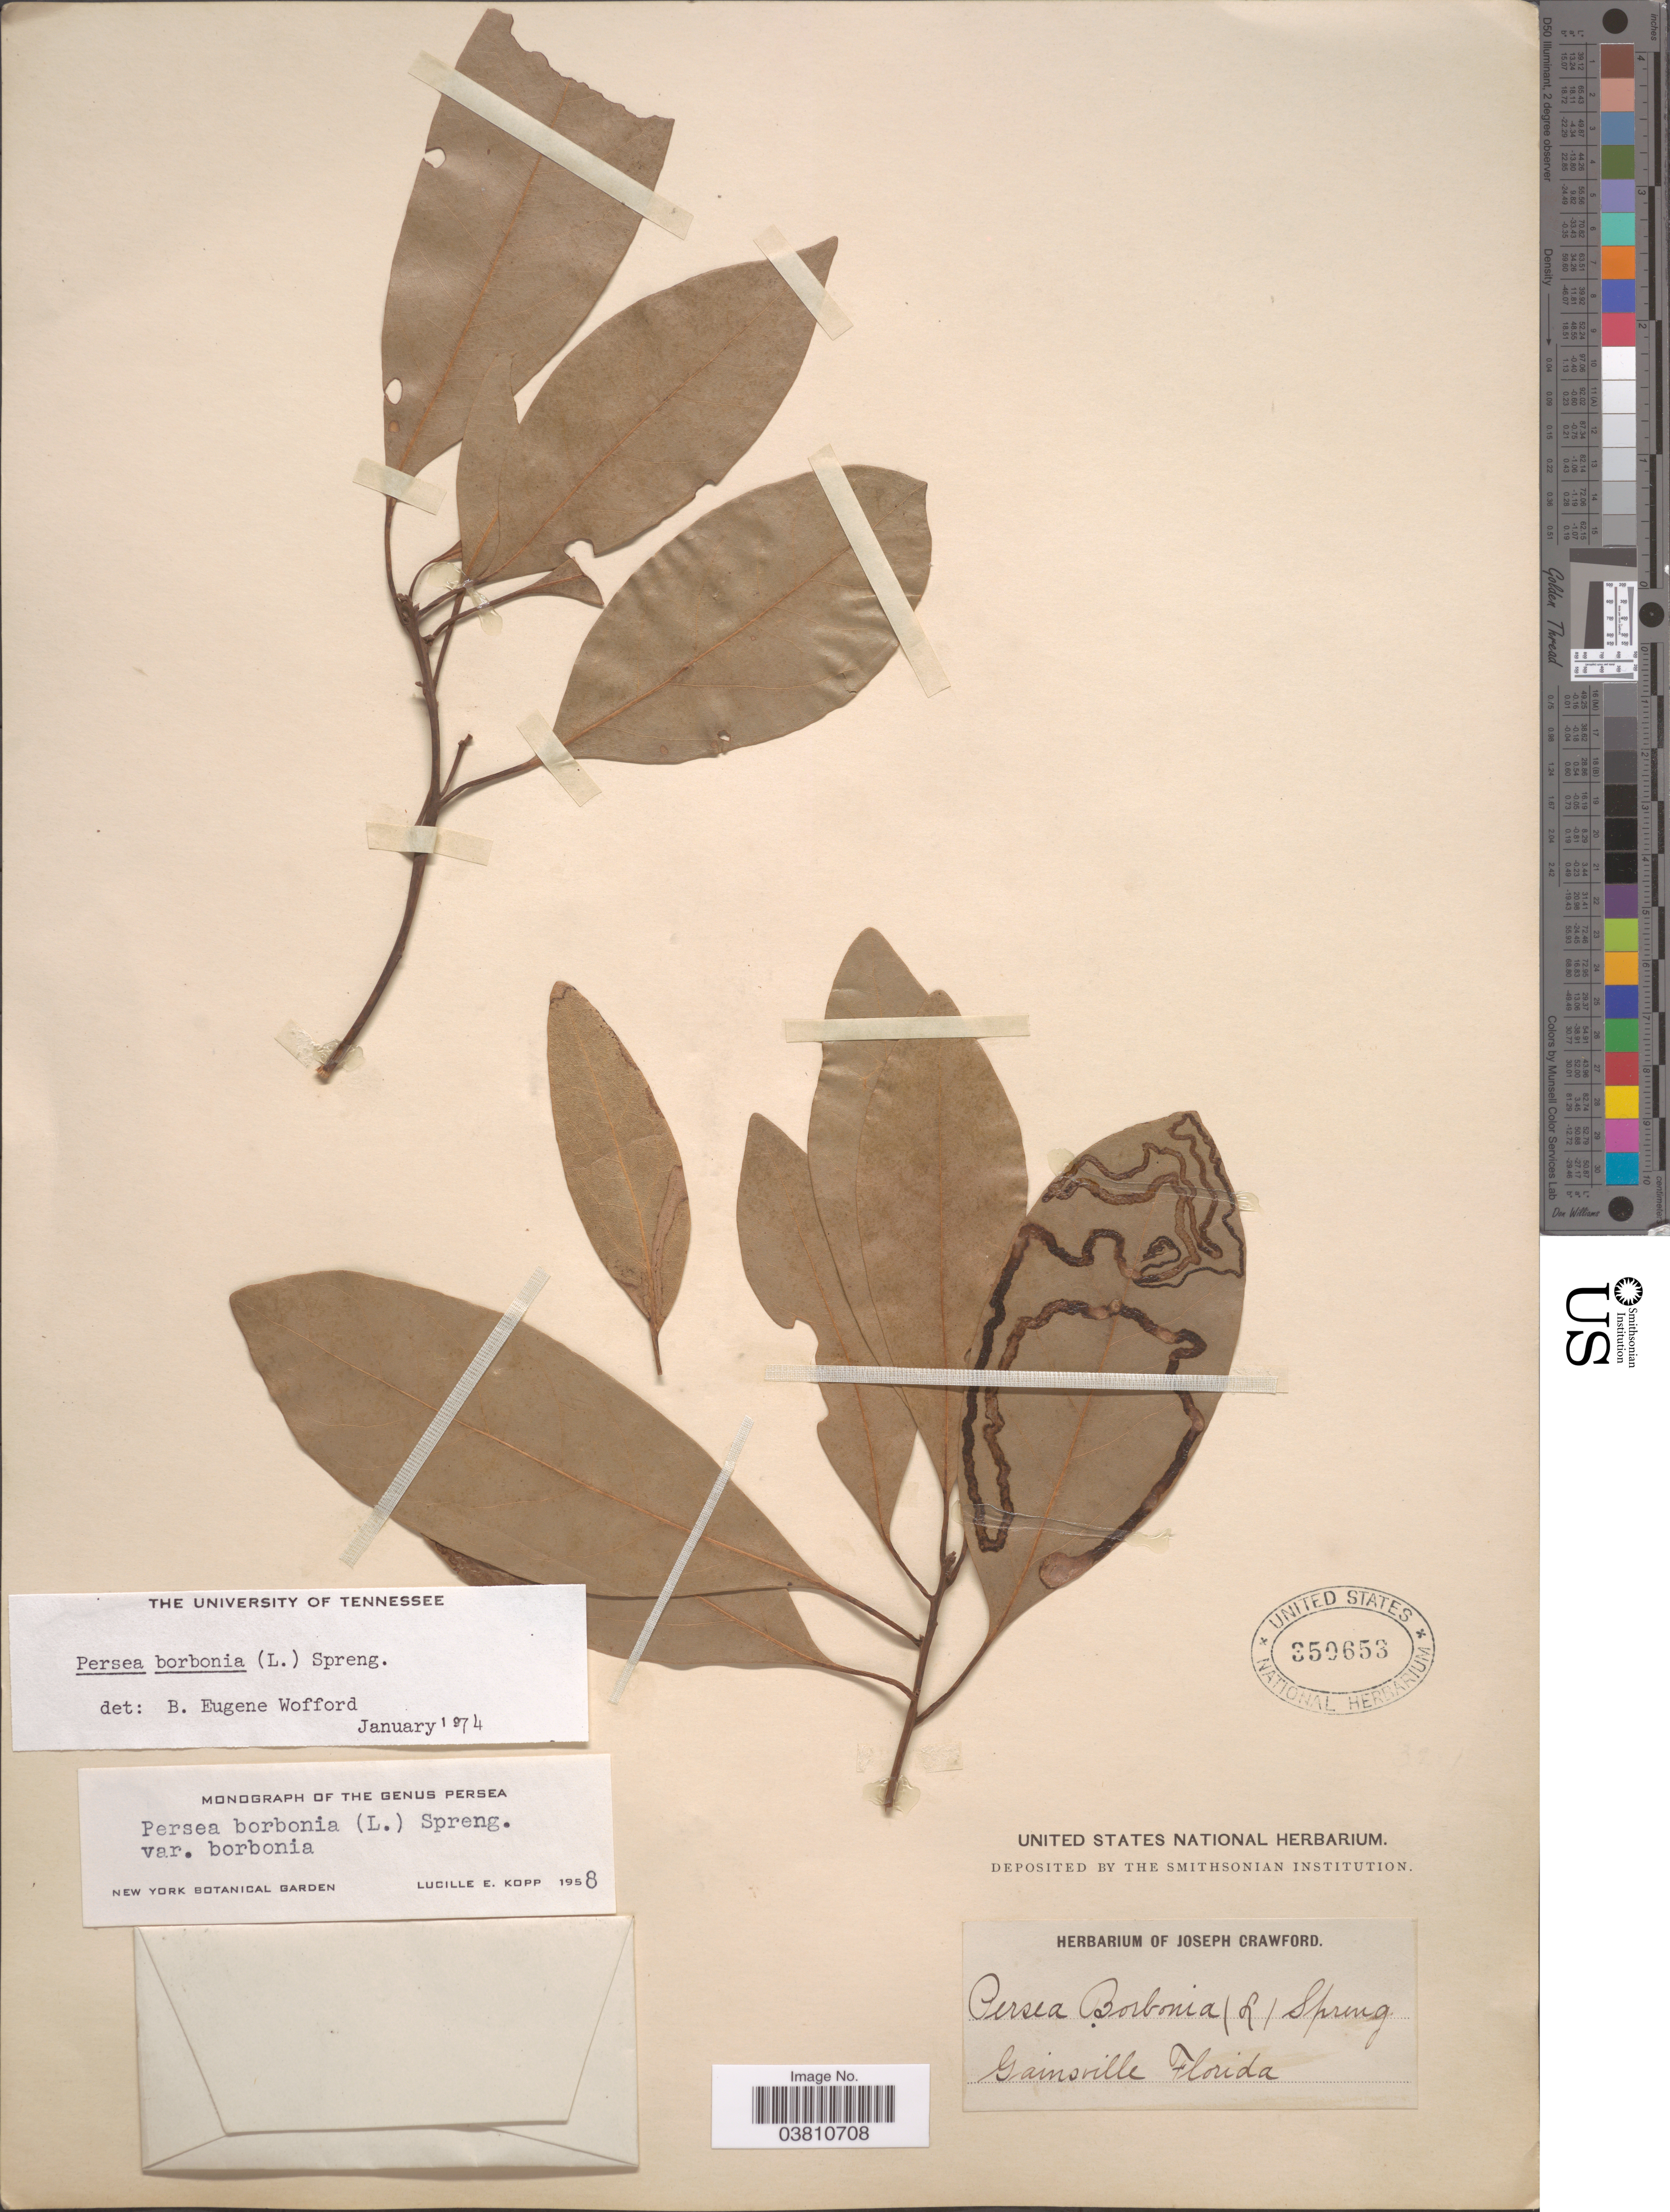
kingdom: Plantae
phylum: Tracheophyta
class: Magnoliopsida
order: Laurales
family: Lauraceae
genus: Persea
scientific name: Persea borbonia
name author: (L.) Spreng.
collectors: ex herb. Joseph Crawford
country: United States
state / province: Florida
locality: Gainsville.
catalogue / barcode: US 350653